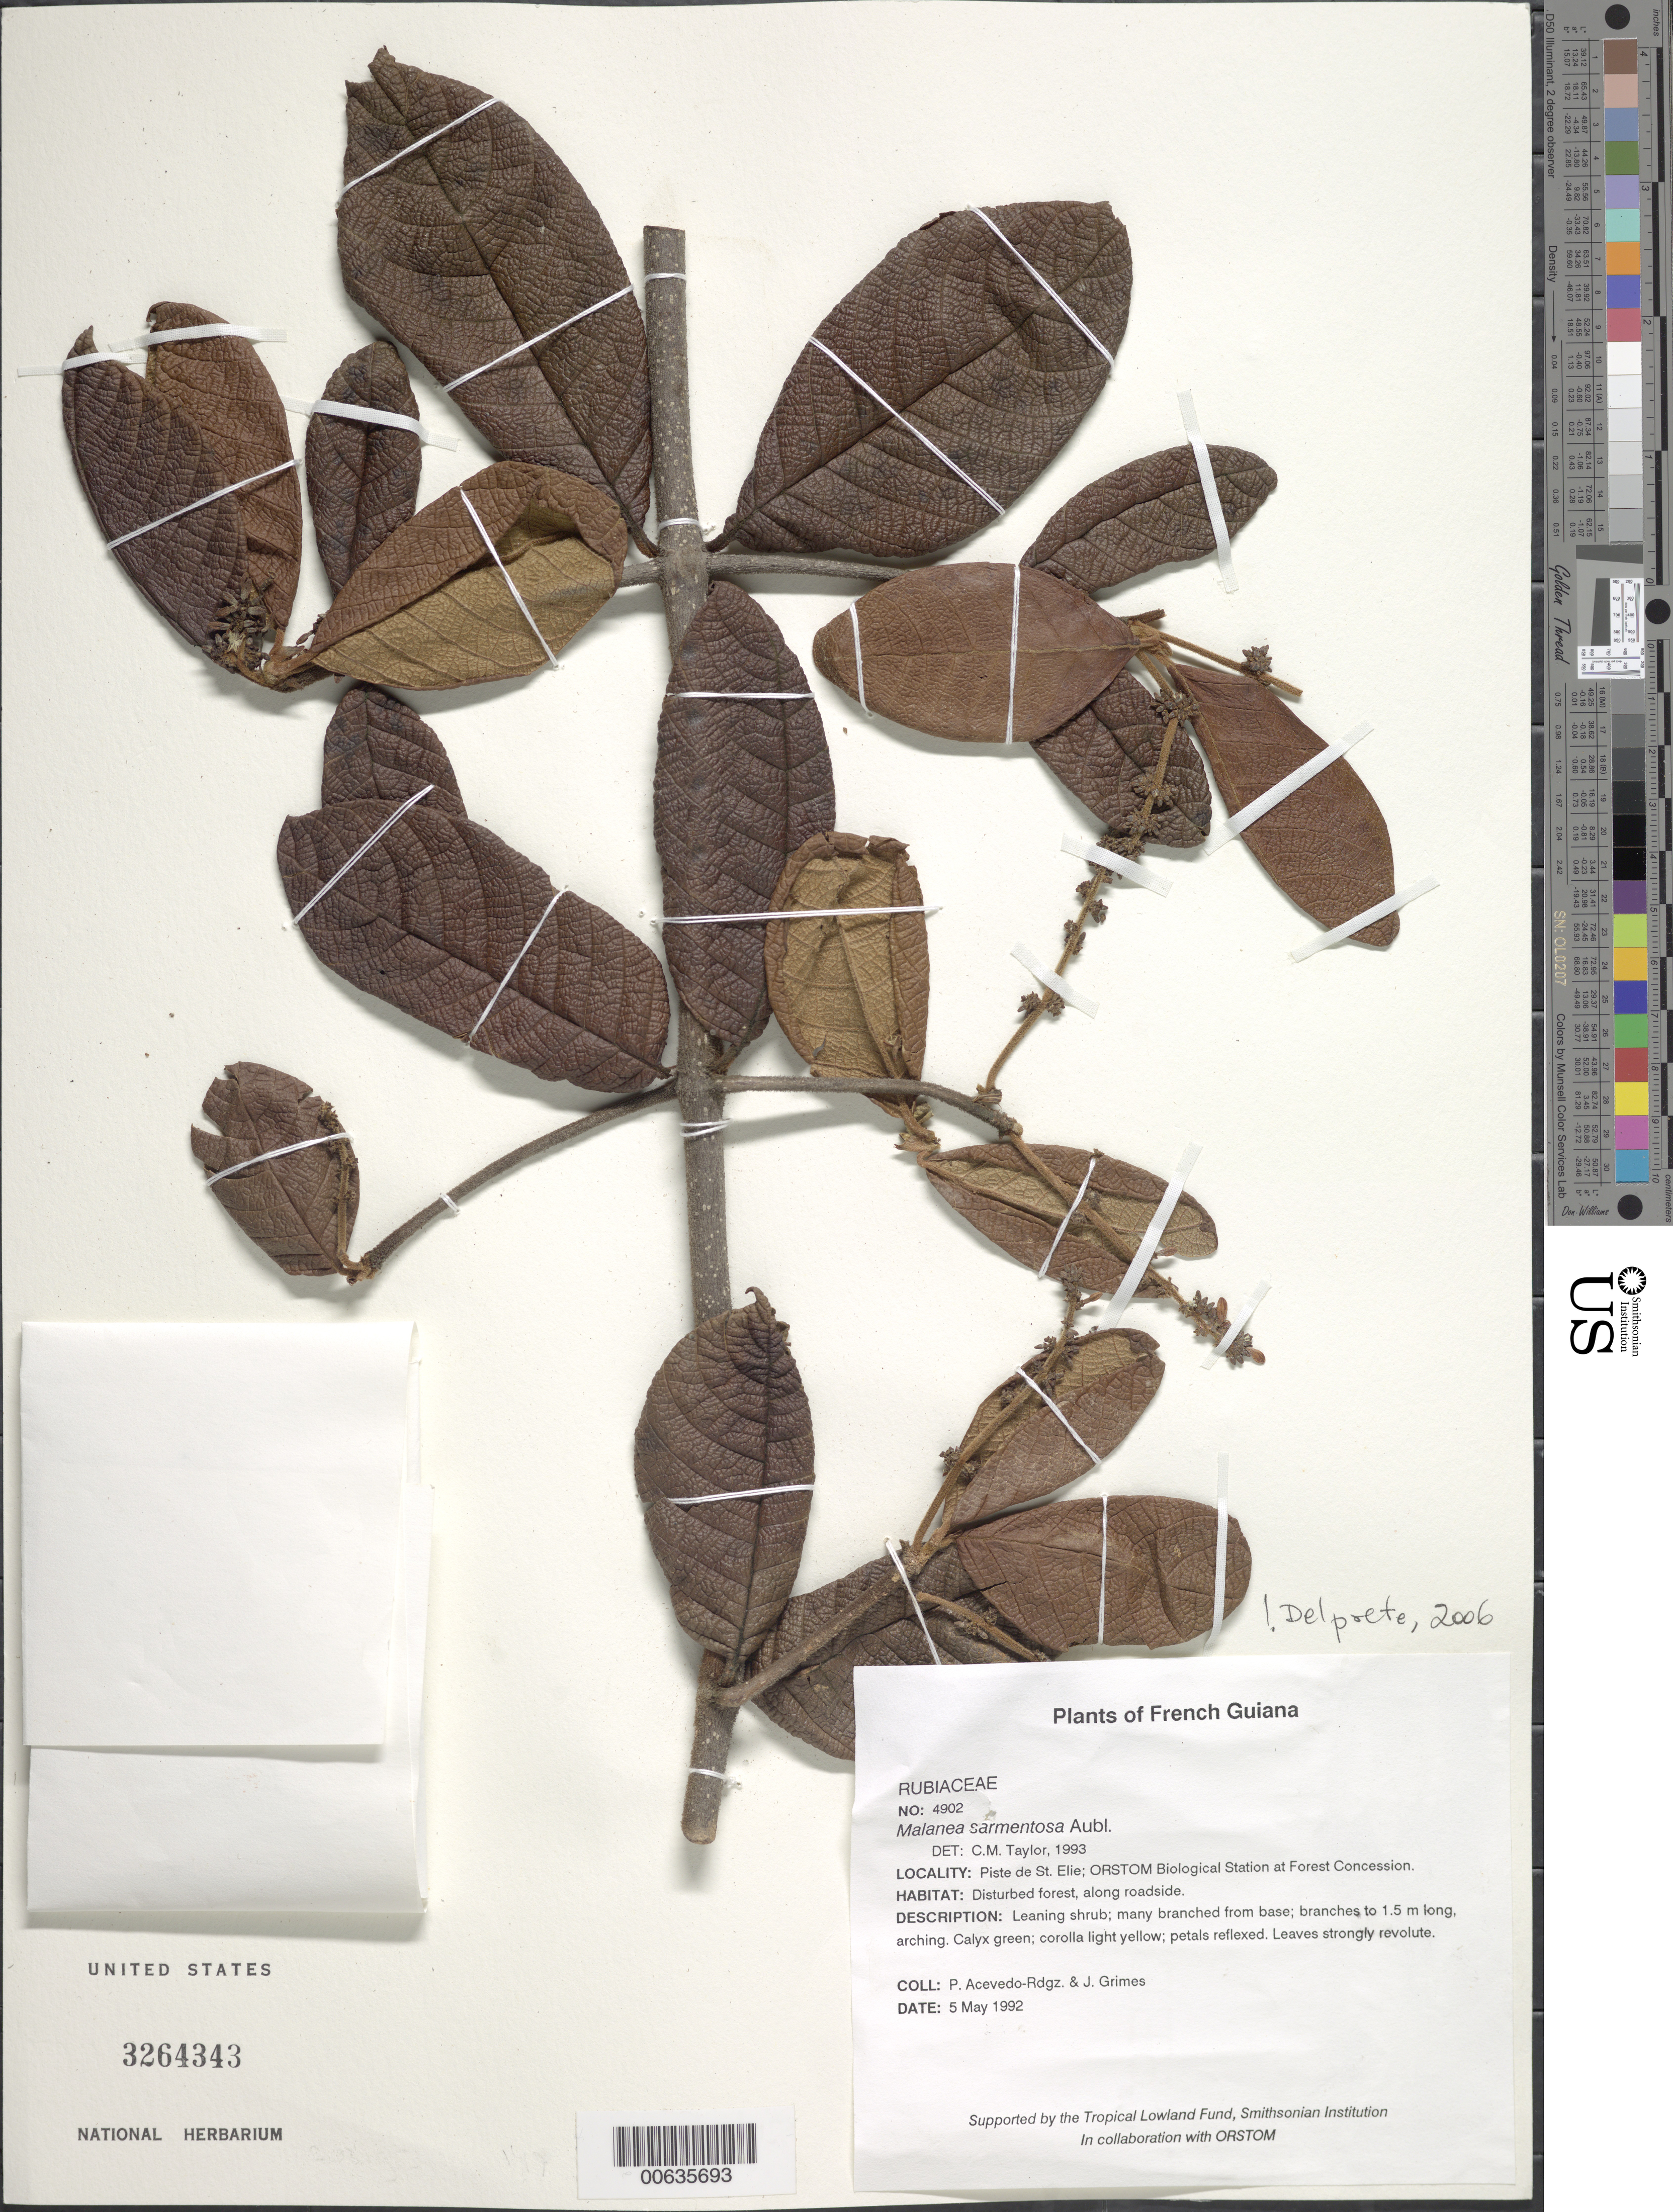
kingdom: Plantae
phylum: Tracheophyta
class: Magnoliopsida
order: Gentianales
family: Rubiaceae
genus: Malanea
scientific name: Malanea sarmentosa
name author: Aubl.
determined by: Taylor, Charlotte M.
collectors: P. Acevedo-Rodr. & J. Grimes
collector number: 4902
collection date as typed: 05 May 1992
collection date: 1992-05-05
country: French Guiana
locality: Piste de St. Elie; ORSTOM Biological Station at Forest Concession.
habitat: Disturbed forest, along roadside.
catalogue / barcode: US 3264343